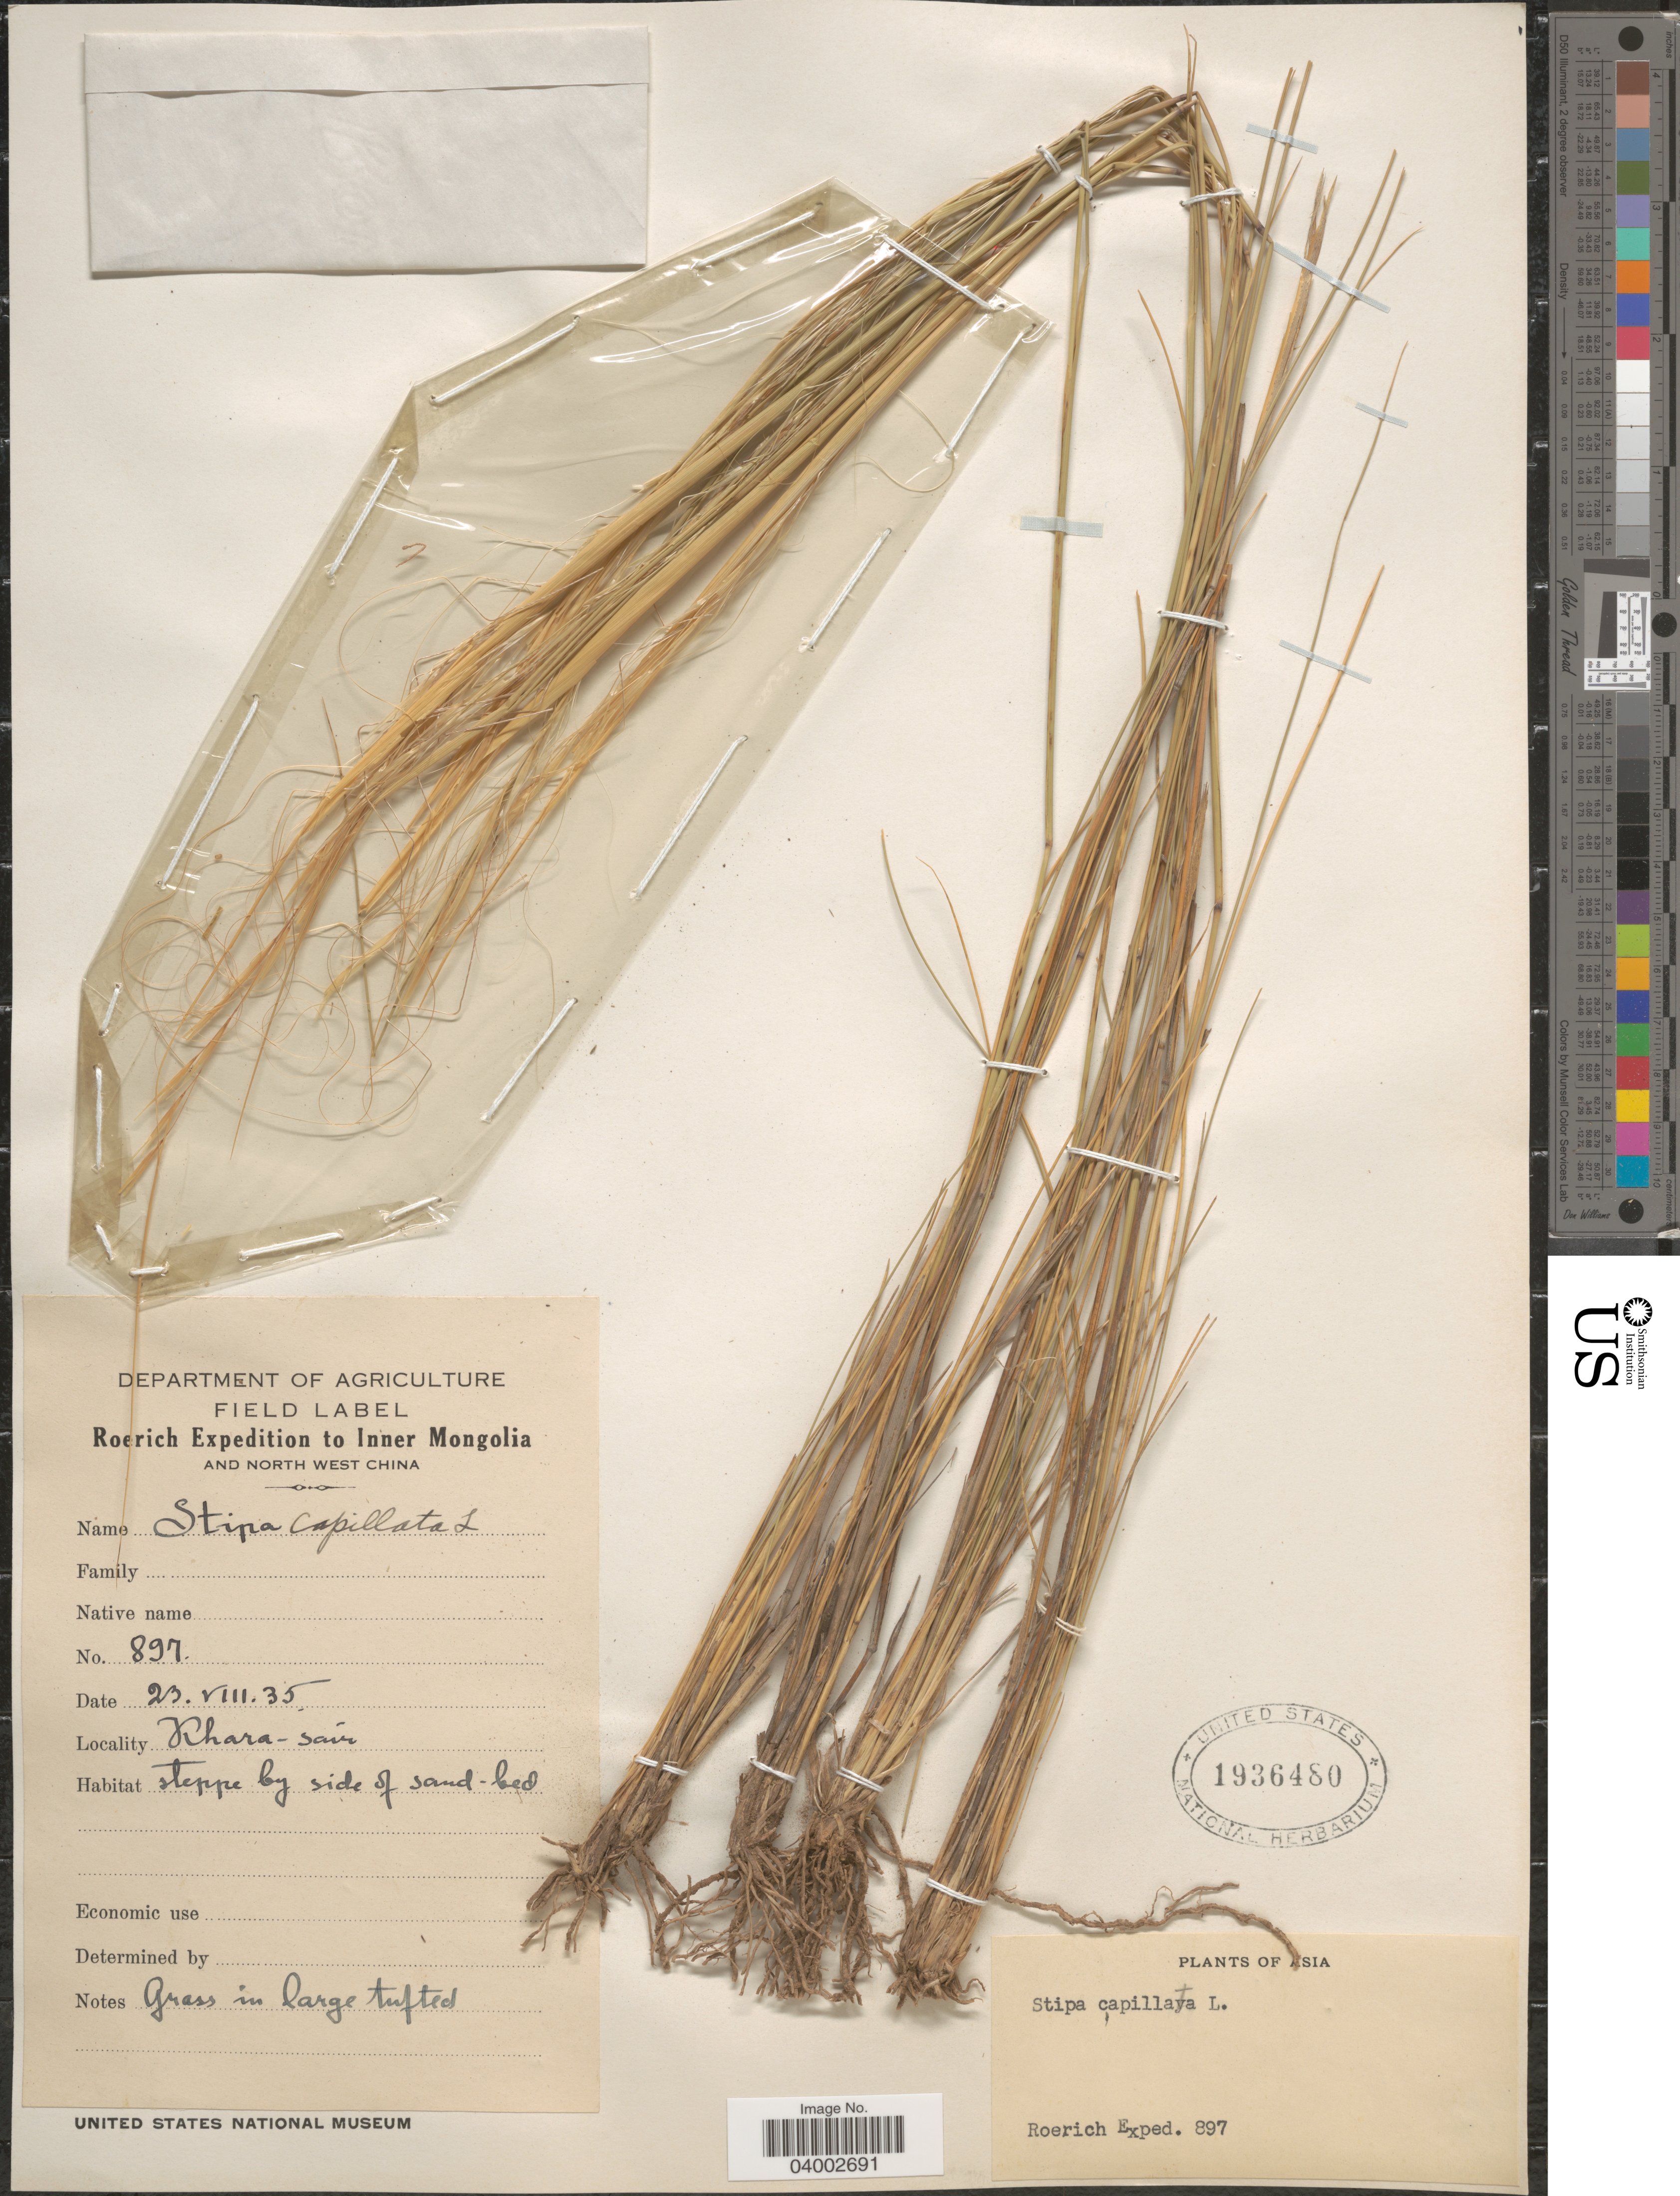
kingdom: Plantae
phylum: Tracheophyta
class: Liliopsida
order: Poales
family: Poaceae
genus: Stipa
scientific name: Stipa capillata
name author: L.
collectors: Roerich Expedition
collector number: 897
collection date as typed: Transcribed d/m/y: 23/8/35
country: China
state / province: Nei Monggol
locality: Inner Mongolia and North West China. Khara-sair.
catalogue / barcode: US 1936480